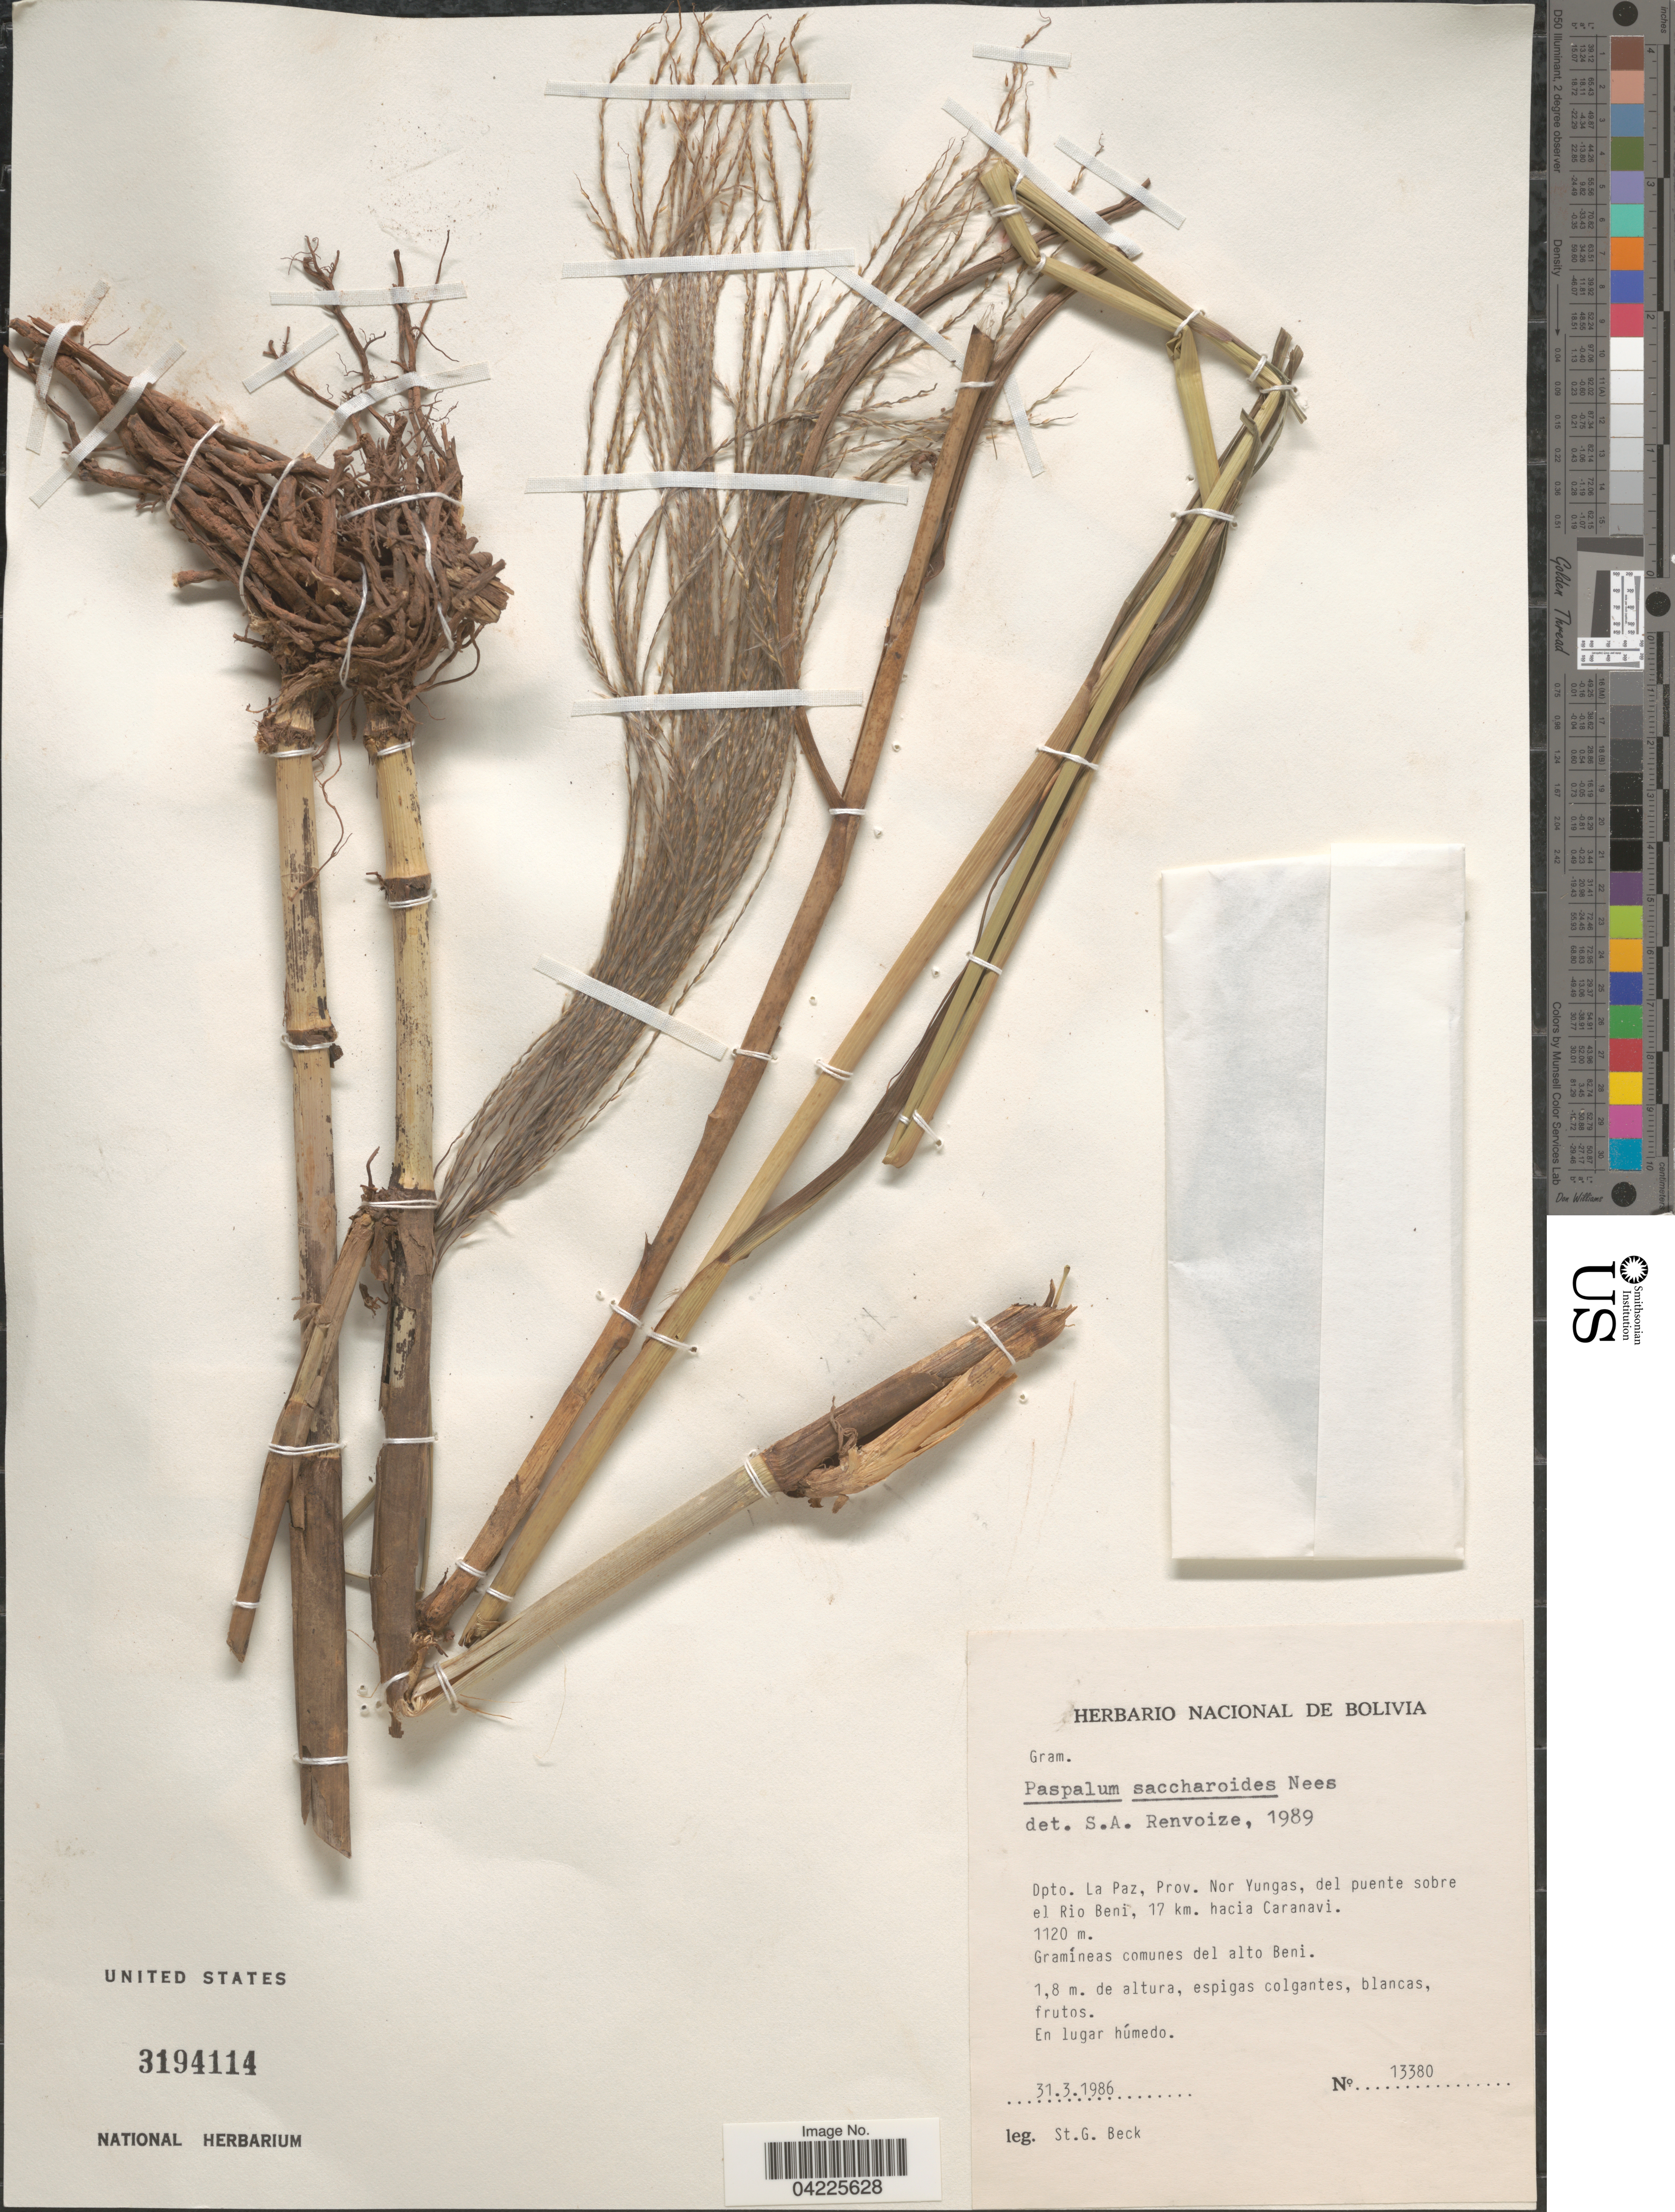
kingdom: Plantae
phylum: Tracheophyta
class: Liliopsida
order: Poales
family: Poaceae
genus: Paspalum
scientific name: Paspalum saccharoides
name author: Nees ex Trin.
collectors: S. G. Beck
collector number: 13380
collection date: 1986-03-31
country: Bolivia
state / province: La Paz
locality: Dpto. La Paz, Prov. Nor Yungas, del puente sobre el Rio Beni, 17 km. hacia Caranavi. Gramíneas comunes del alto Beni.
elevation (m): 1120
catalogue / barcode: US 3194114